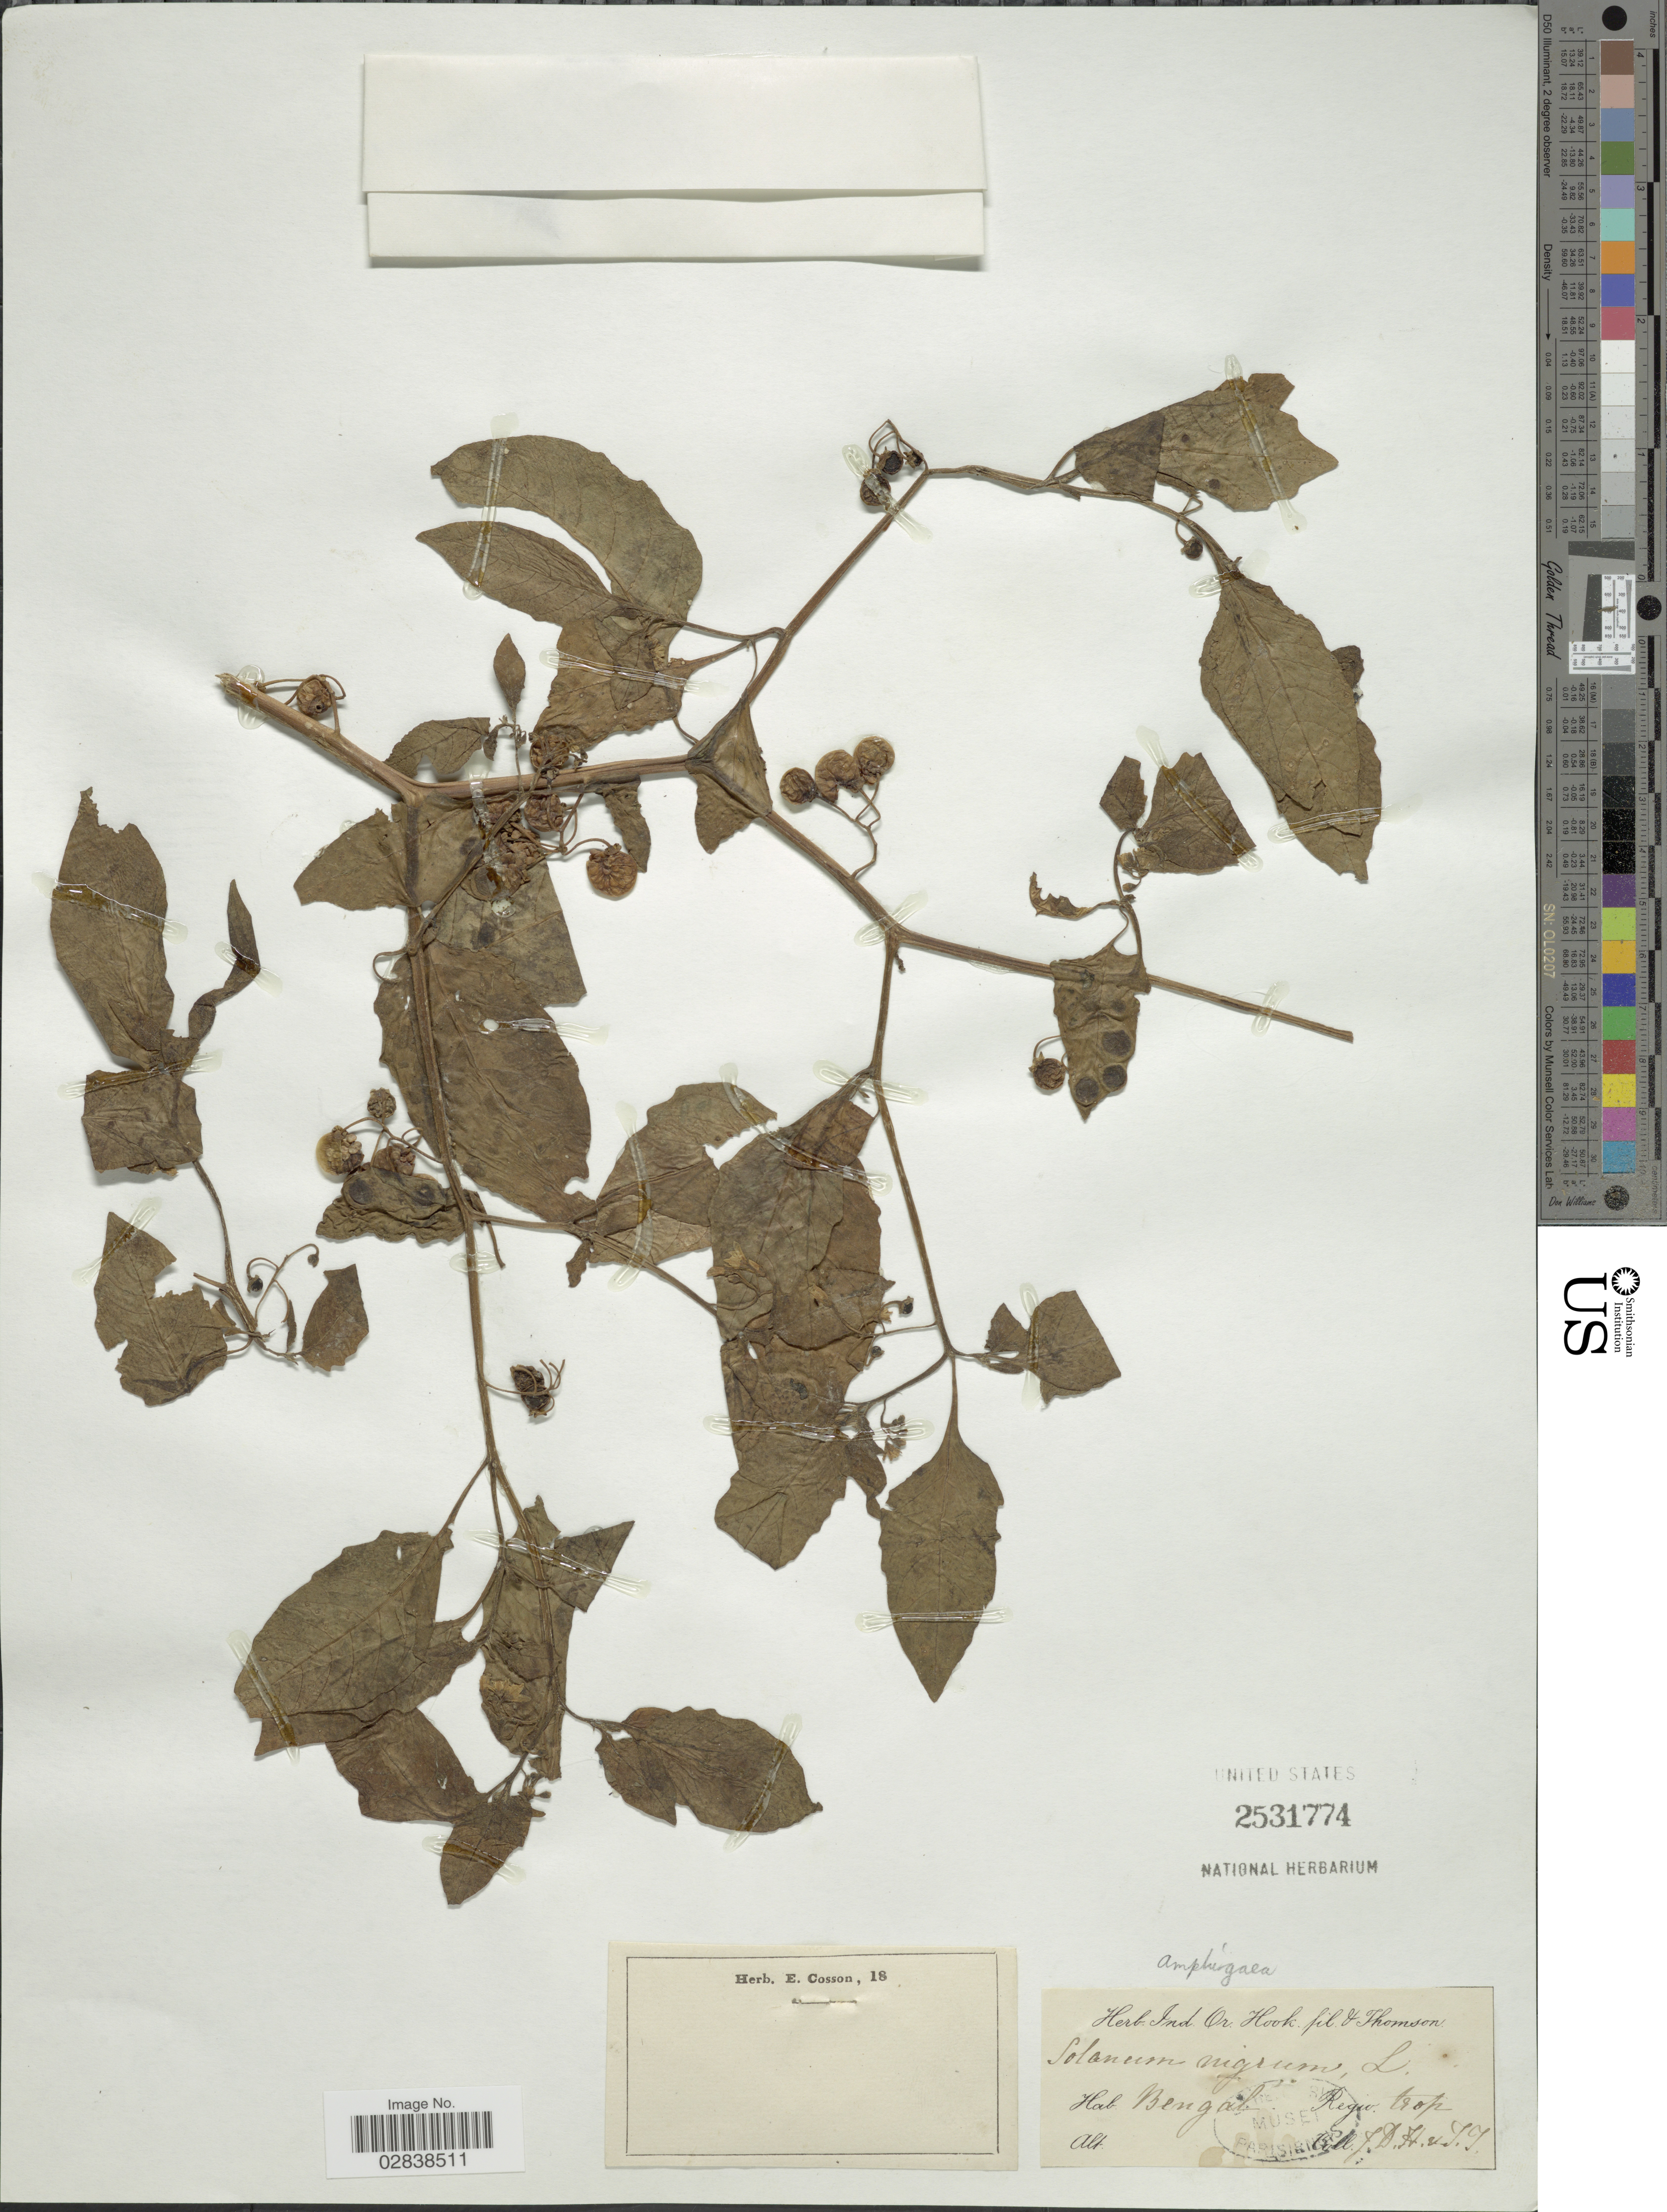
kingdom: Plantae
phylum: Tracheophyta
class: Magnoliopsida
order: Solanales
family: Solanaceae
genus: Solanum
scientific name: Solanum nigrum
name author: L.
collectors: J. D. Hooker & T. Thomson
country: India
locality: Bengal. Regio trop.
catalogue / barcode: US 2531774